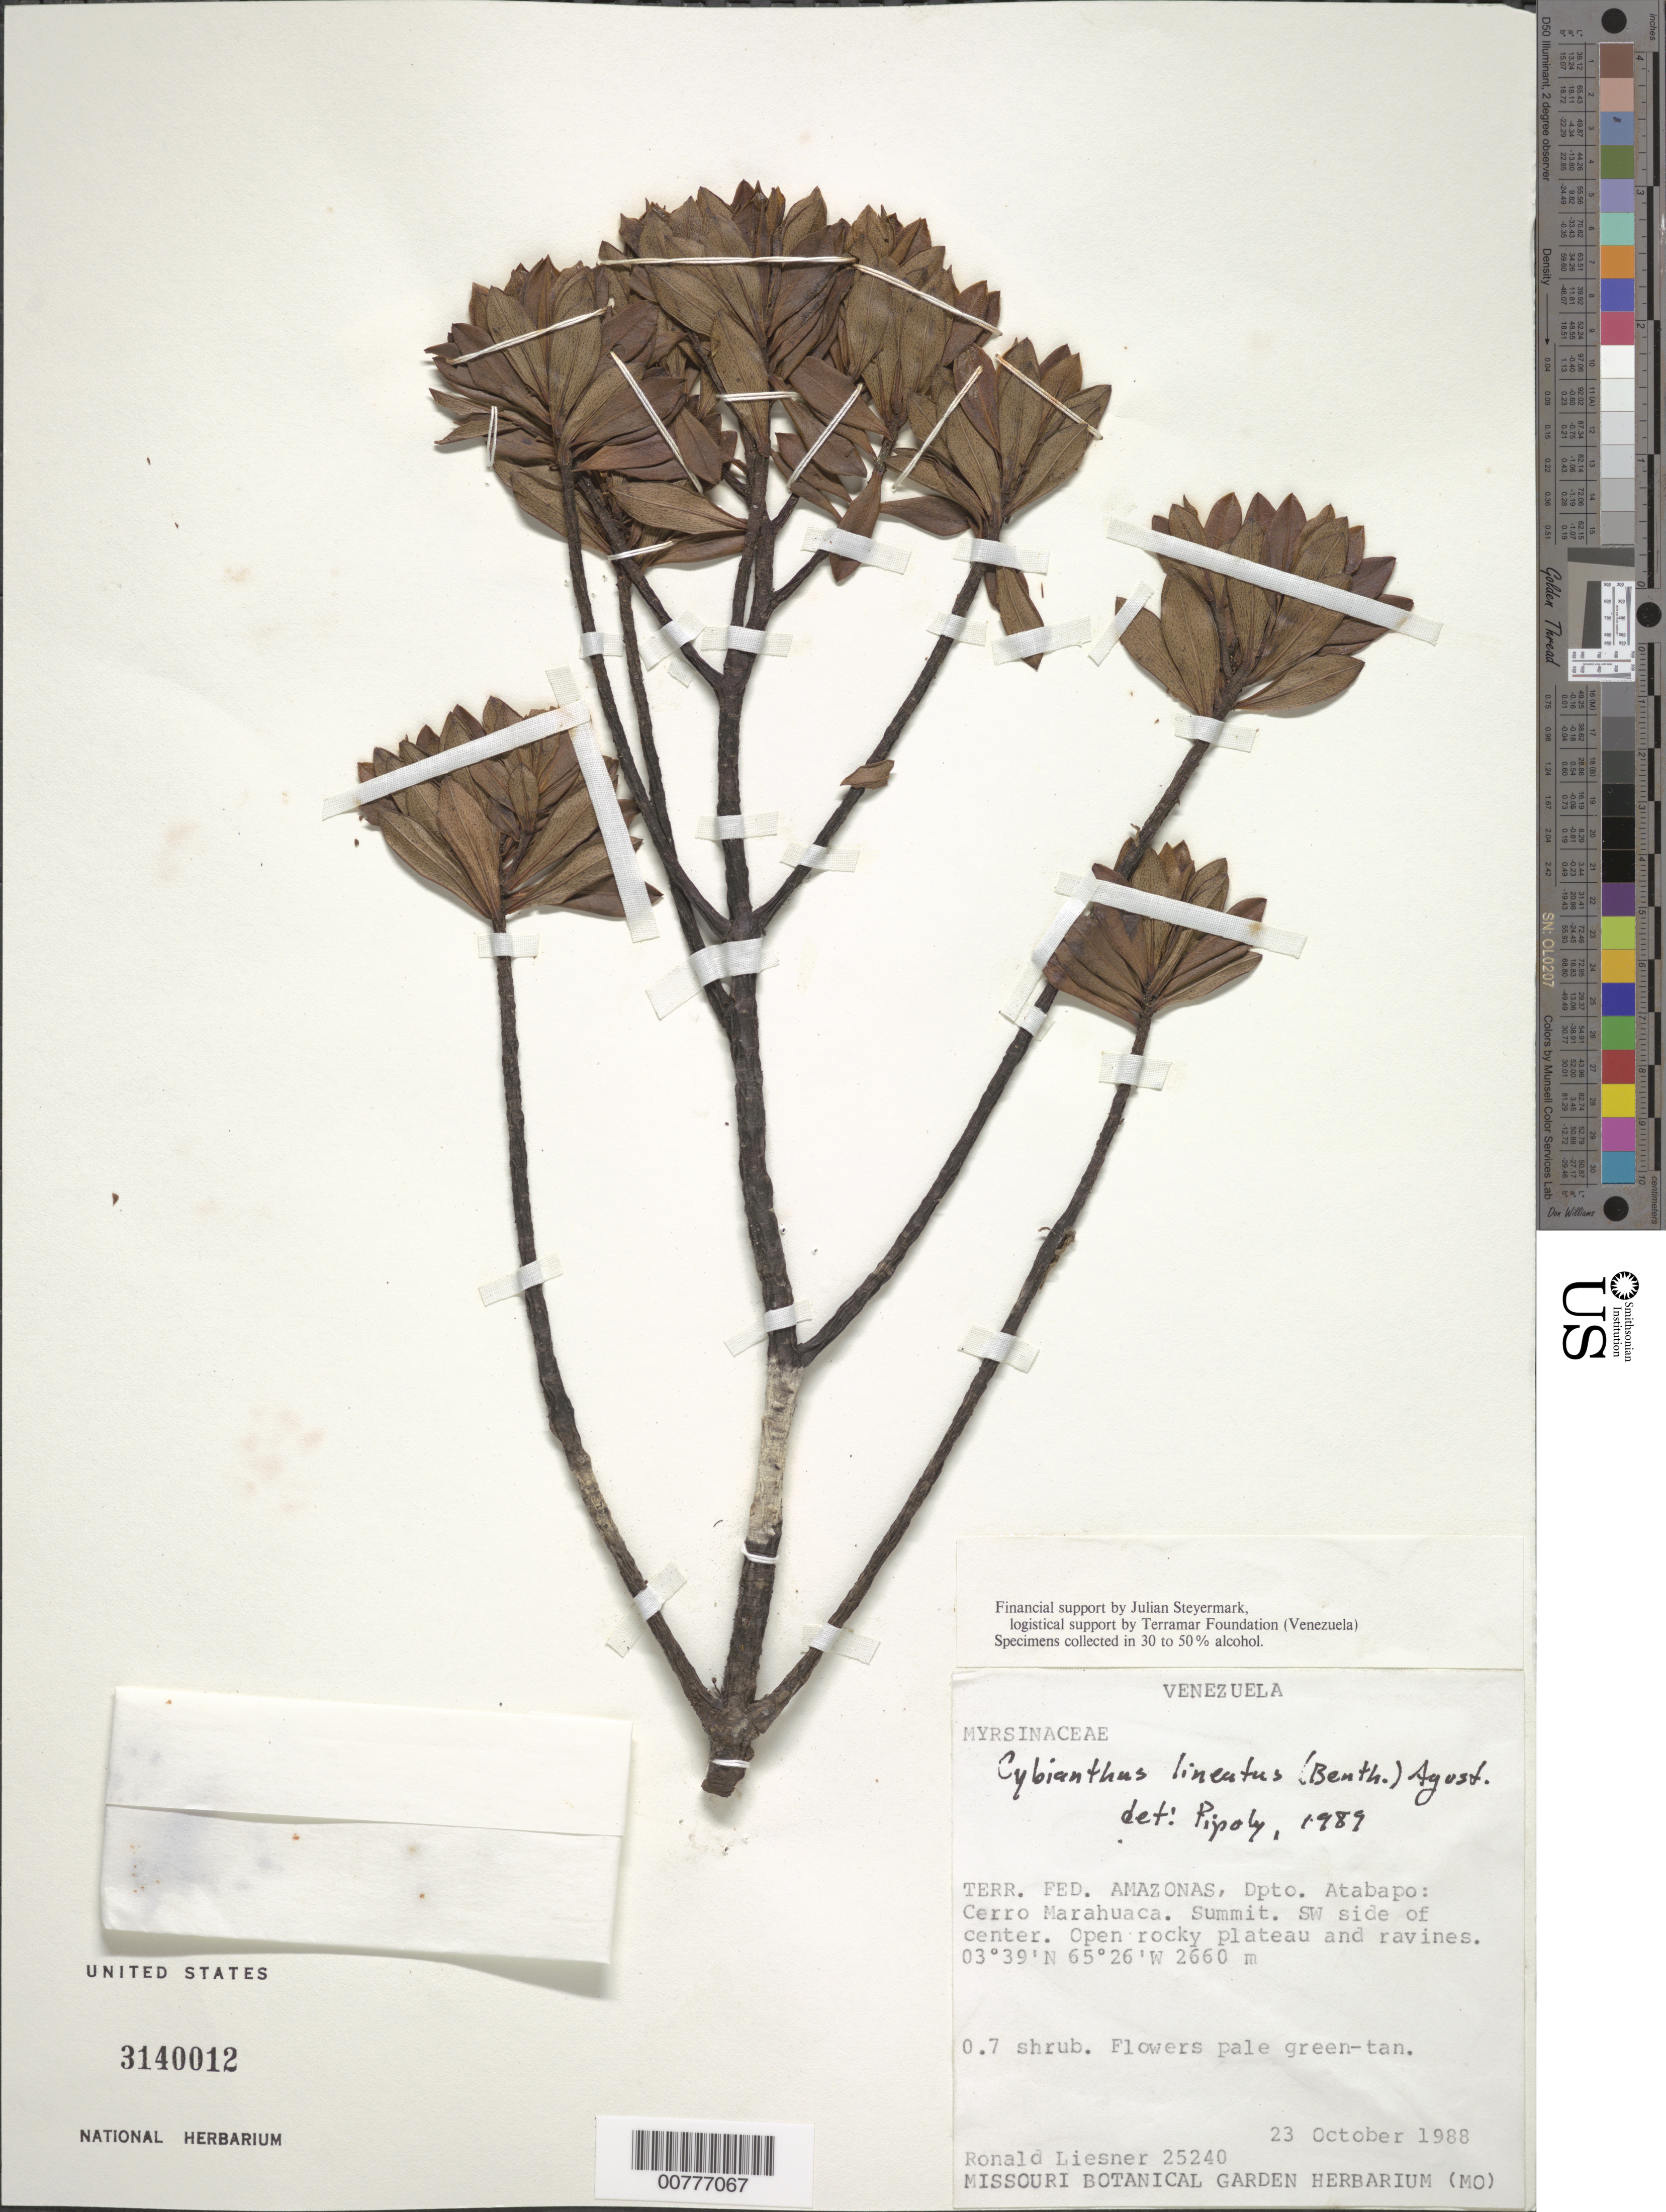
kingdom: Plantae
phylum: Tracheophyta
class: Magnoliopsida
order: Ericales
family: Primulaceae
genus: Cybianthus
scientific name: Cybianthus lineatus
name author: (Benth.) Pipoly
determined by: Pipoly, J. J., III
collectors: R. L. Liesner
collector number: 25240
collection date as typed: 23-Oct-88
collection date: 1988-10-23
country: Venezuela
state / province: Amazonas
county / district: Atabapo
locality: Cerro Marahuaca, summit, SW side of center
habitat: Open rocky plateau and ravines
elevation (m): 2660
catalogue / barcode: US 3140012